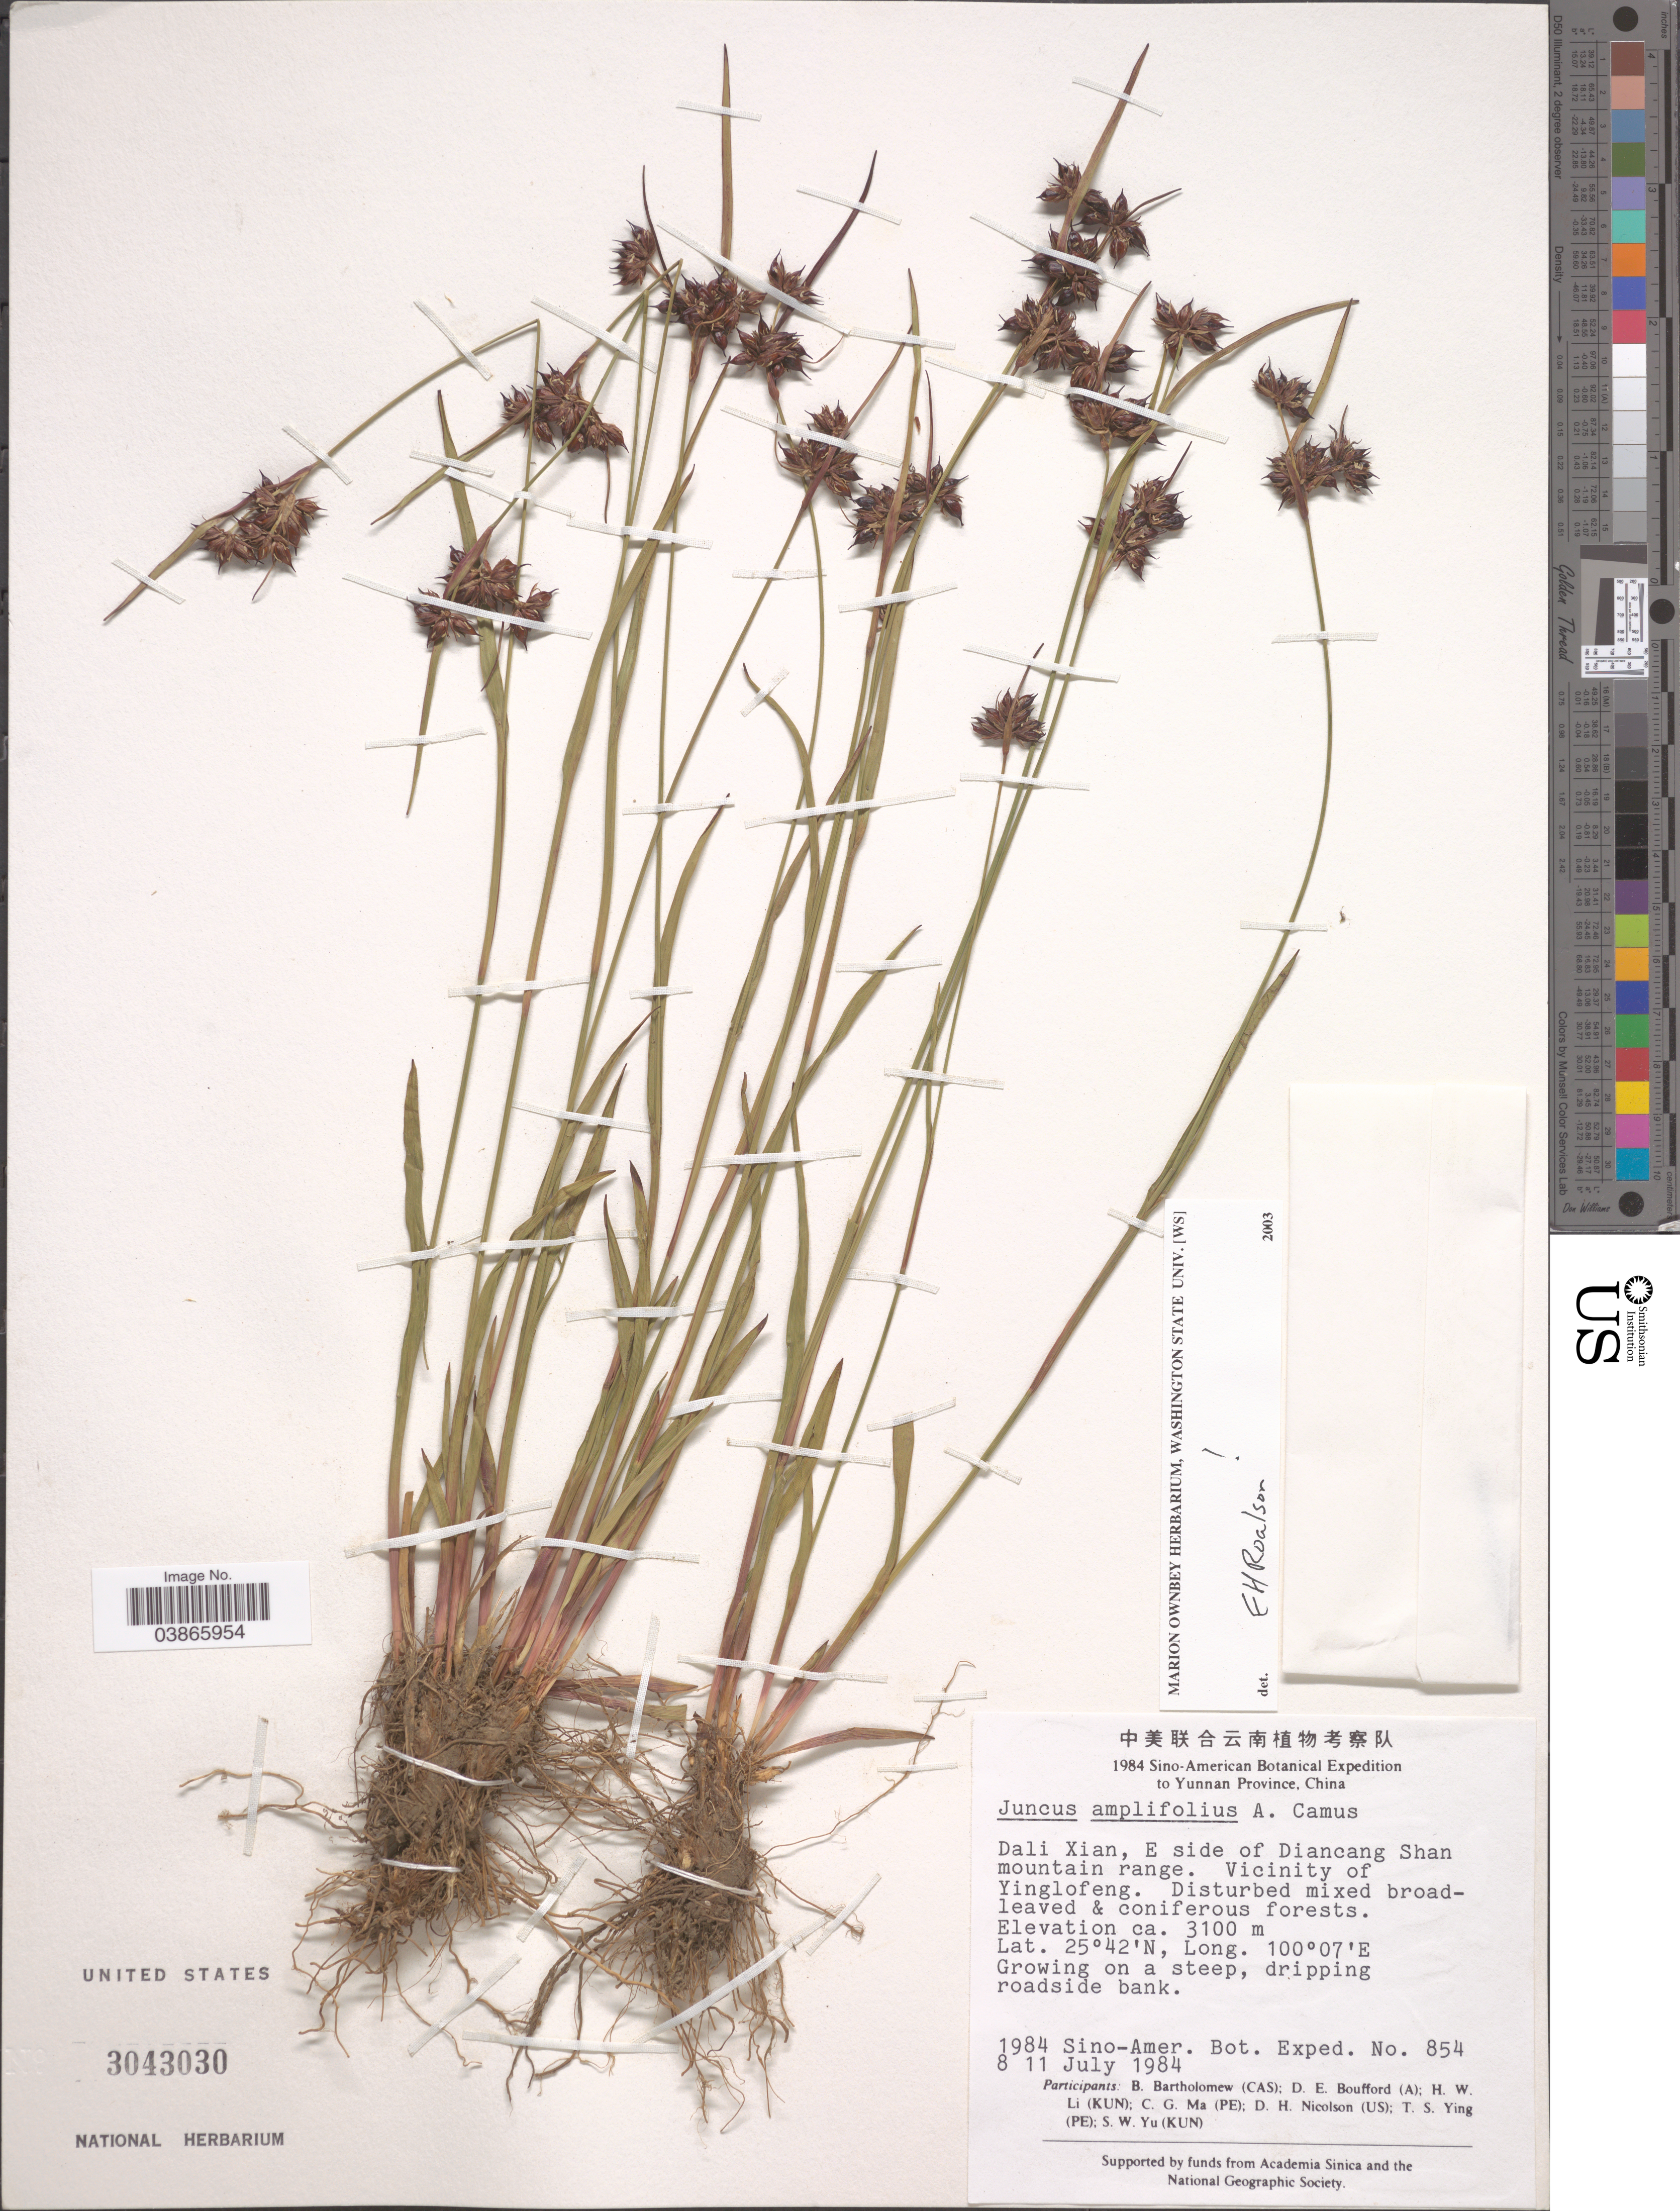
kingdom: Plantae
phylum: Tracheophyta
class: Liliopsida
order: Poales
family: Juncaceae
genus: Juncus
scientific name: Juncus amplifolius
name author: A. Camus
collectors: Sino-Amer. Bot. Exped. 1984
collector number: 8548*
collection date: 1984-07-08/1984-07-11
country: China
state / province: Yunnan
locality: To Yunnan Province. Dali Xian, E side of Diancang Shan mountain range. Vicinity of Yinglofeng.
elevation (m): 3100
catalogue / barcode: US 3043030